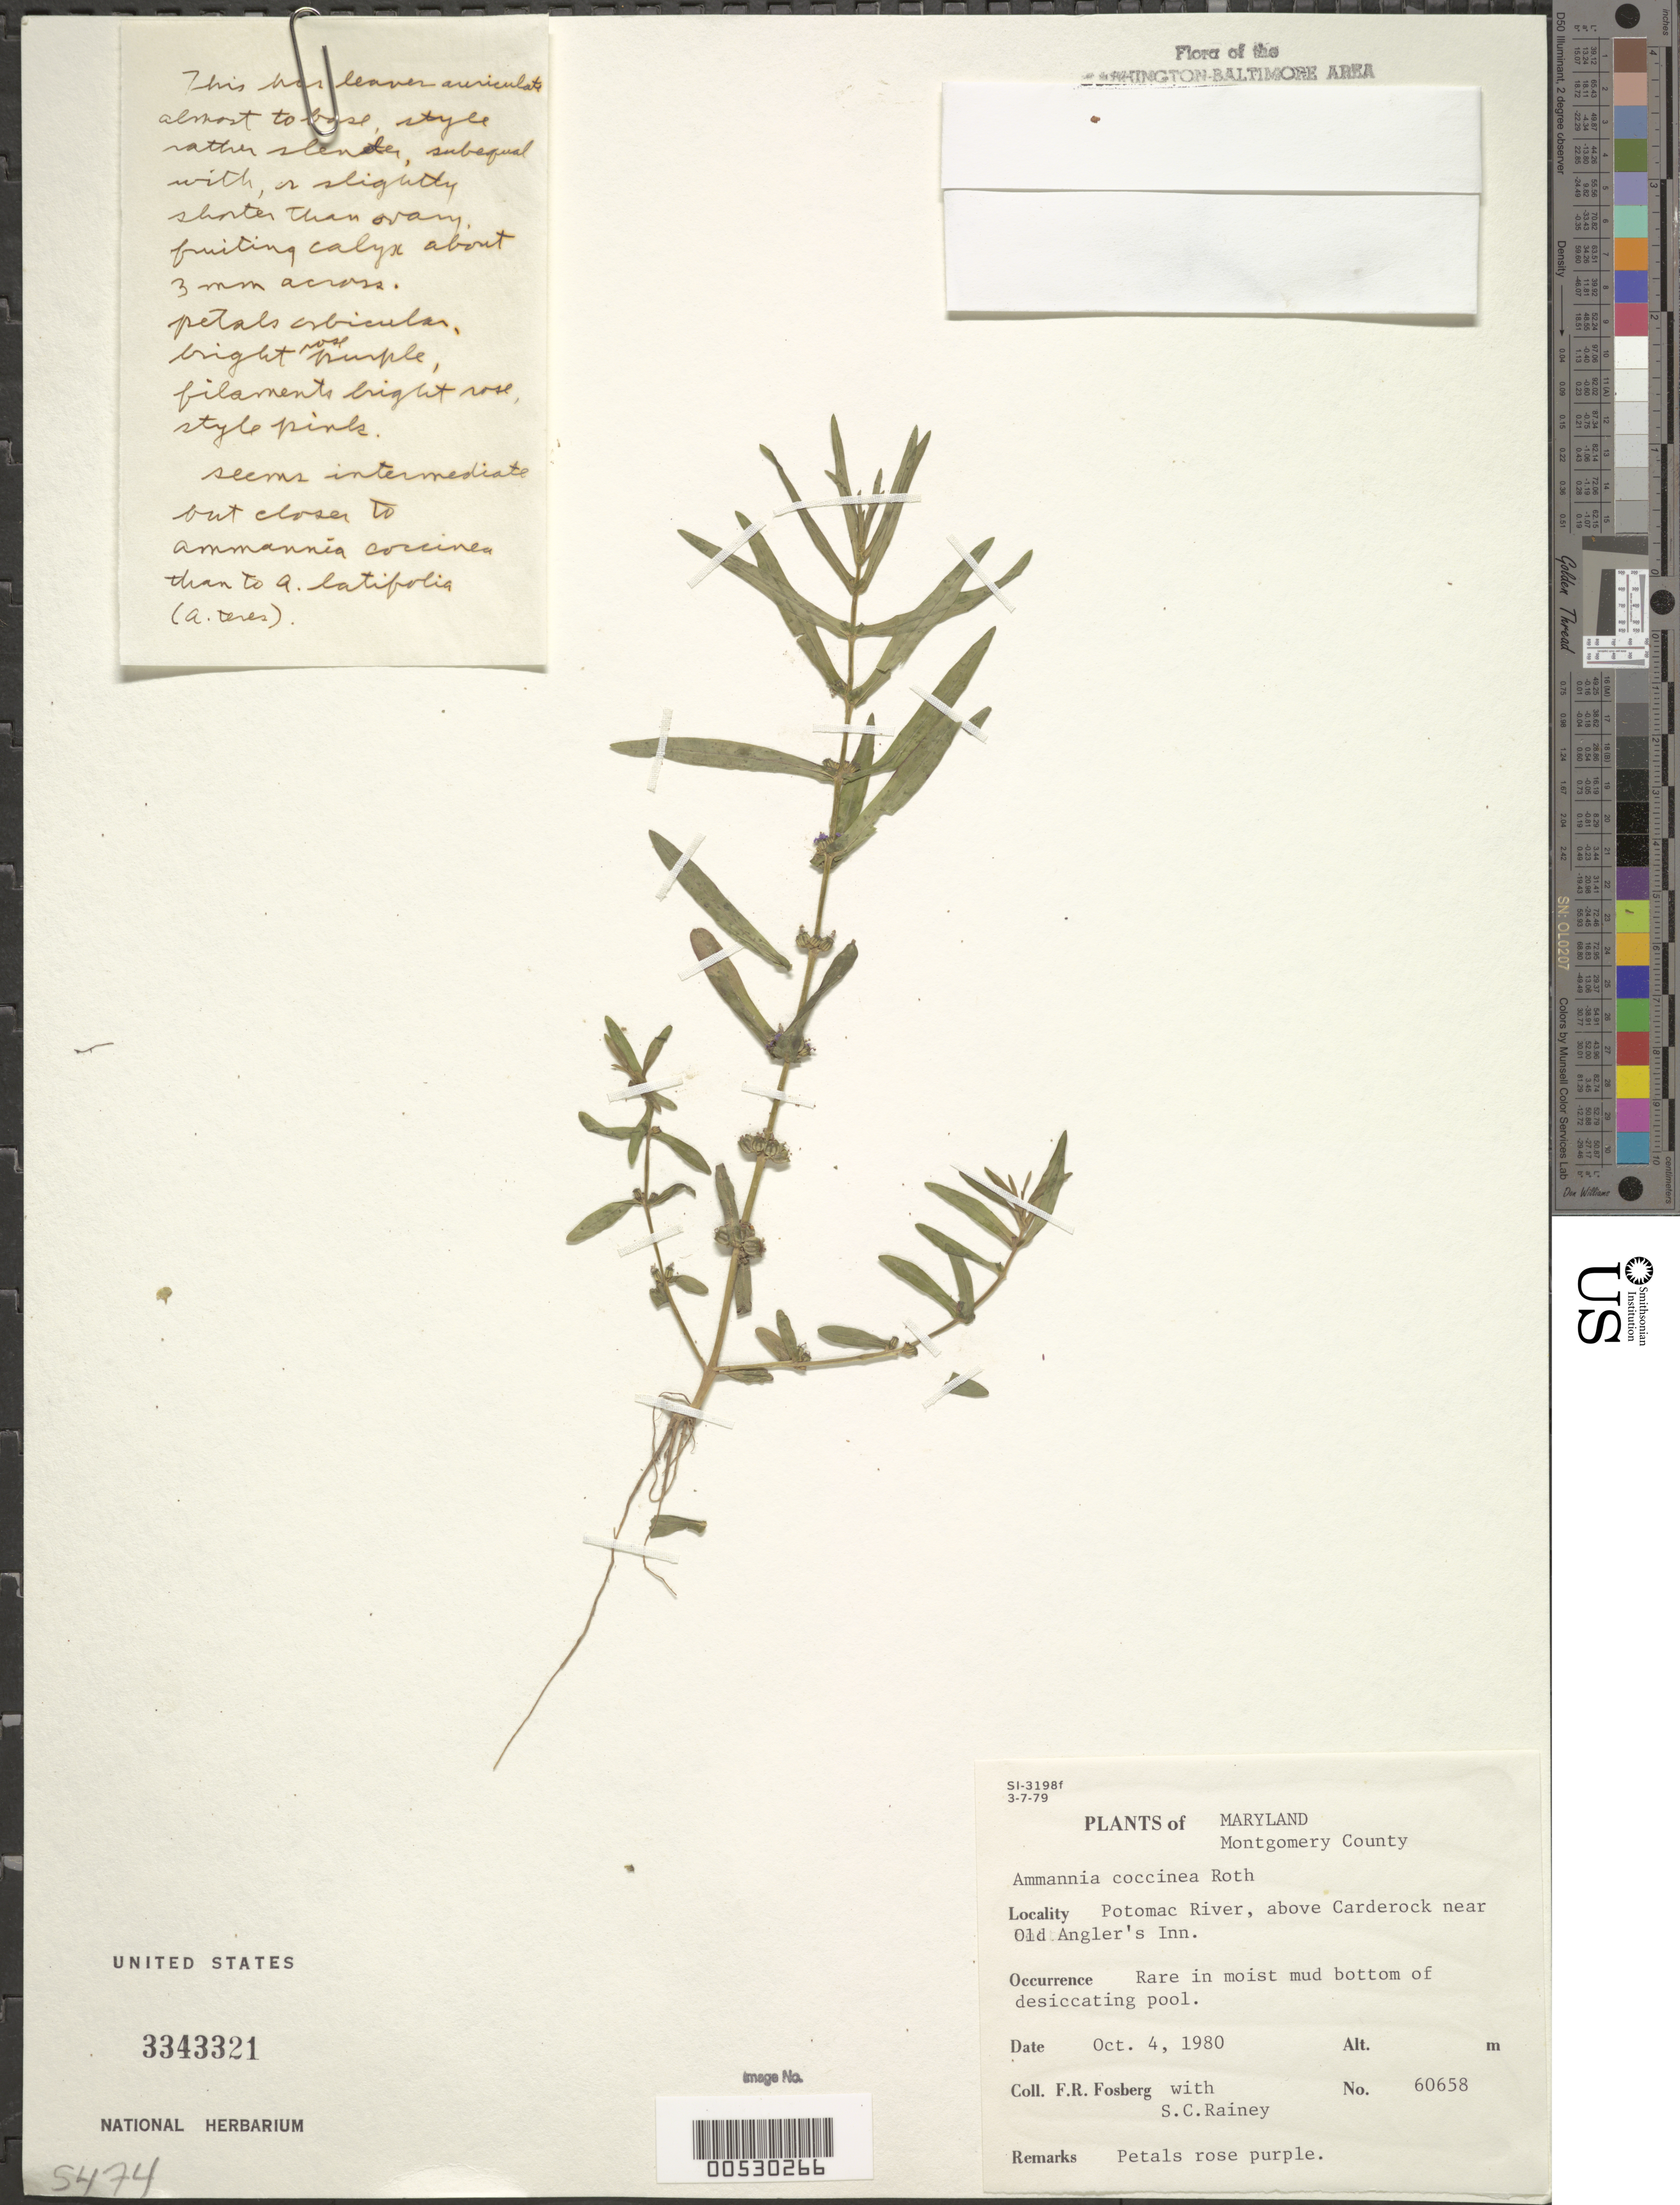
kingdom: Plantae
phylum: Tracheophyta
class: Magnoliopsida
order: Myrtales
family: Lythraceae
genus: Ammannia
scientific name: Ammannia coccinea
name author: Rottb.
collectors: F. R. Fosberg & S. C. Rainey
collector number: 60658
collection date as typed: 04 Oct 1980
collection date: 1980-10-04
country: United States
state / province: Maryland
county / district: Montgomery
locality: Potomac River, above Carderock near Old Angler's Inn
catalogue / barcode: US 3343321